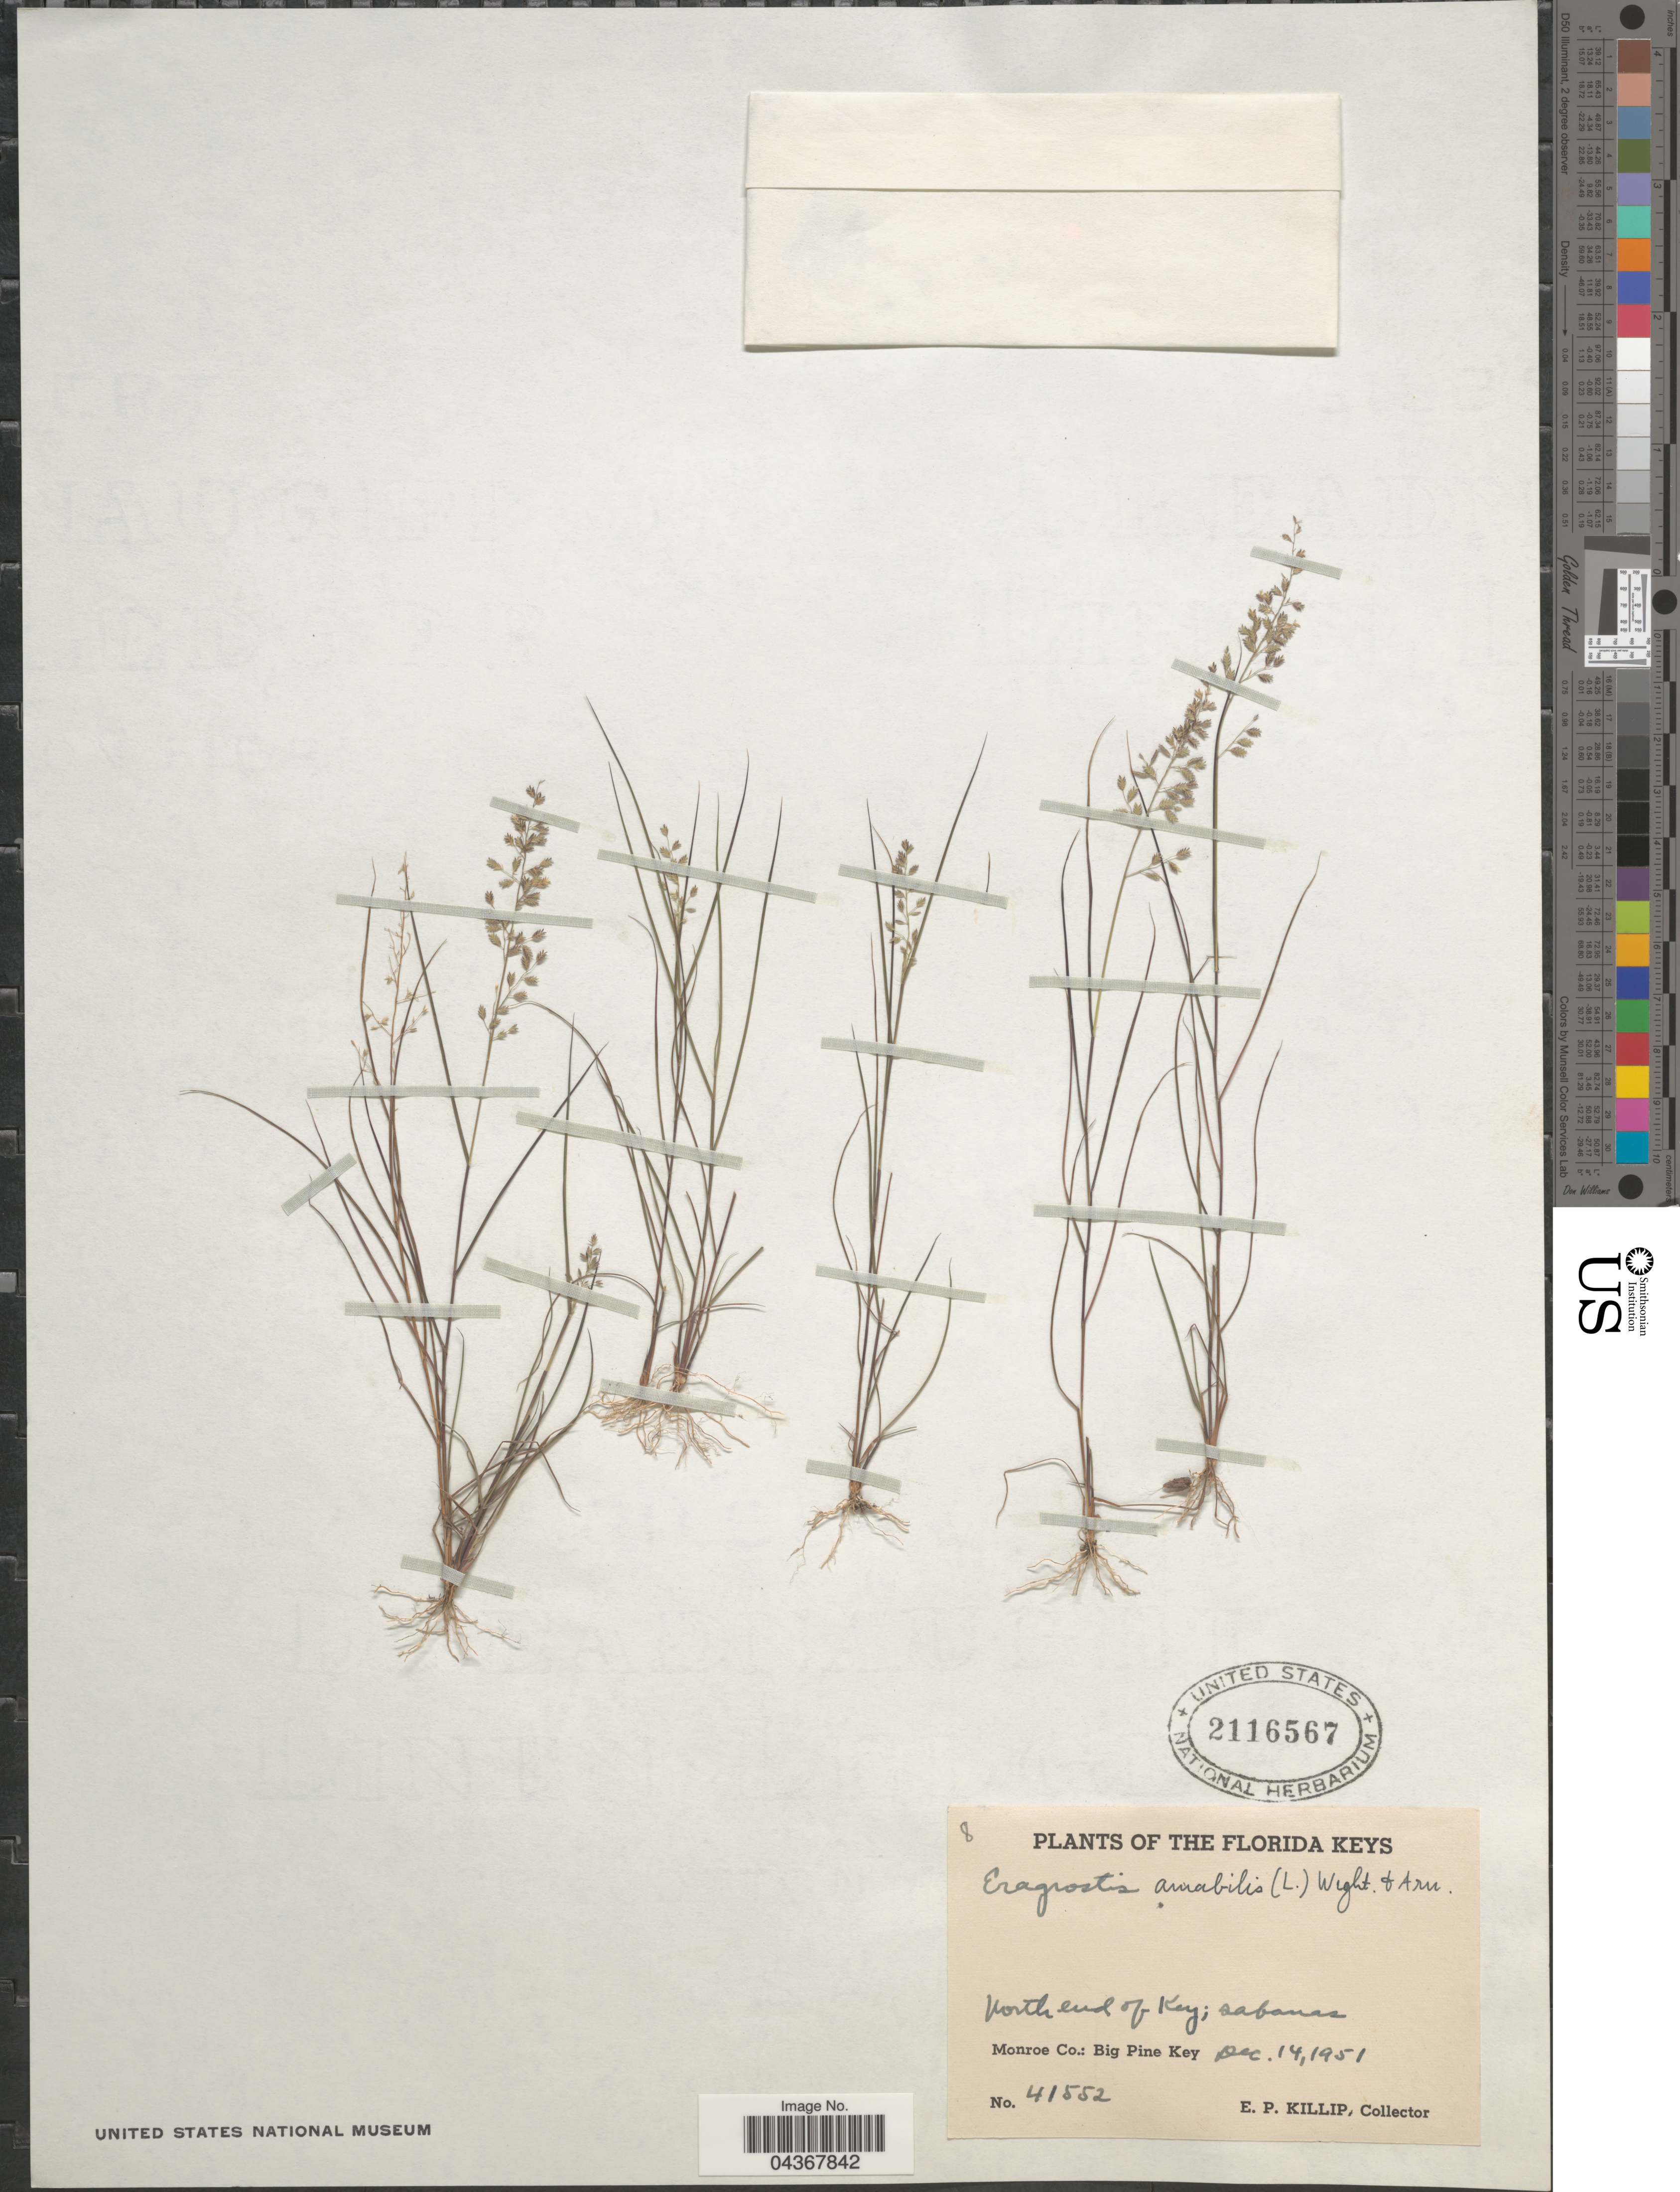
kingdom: Plantae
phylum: Tracheophyta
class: Liliopsida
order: Poales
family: Poaceae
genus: Eragrostis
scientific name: Eragrostis ciliaris var. laxa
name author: Kuntze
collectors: E. P. Killip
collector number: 41552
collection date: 1951-12-14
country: United States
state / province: Florida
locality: The Florida Keys. North end of Key; sabanas. Monroe Co.: Big Pine Key.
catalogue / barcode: US 2116567